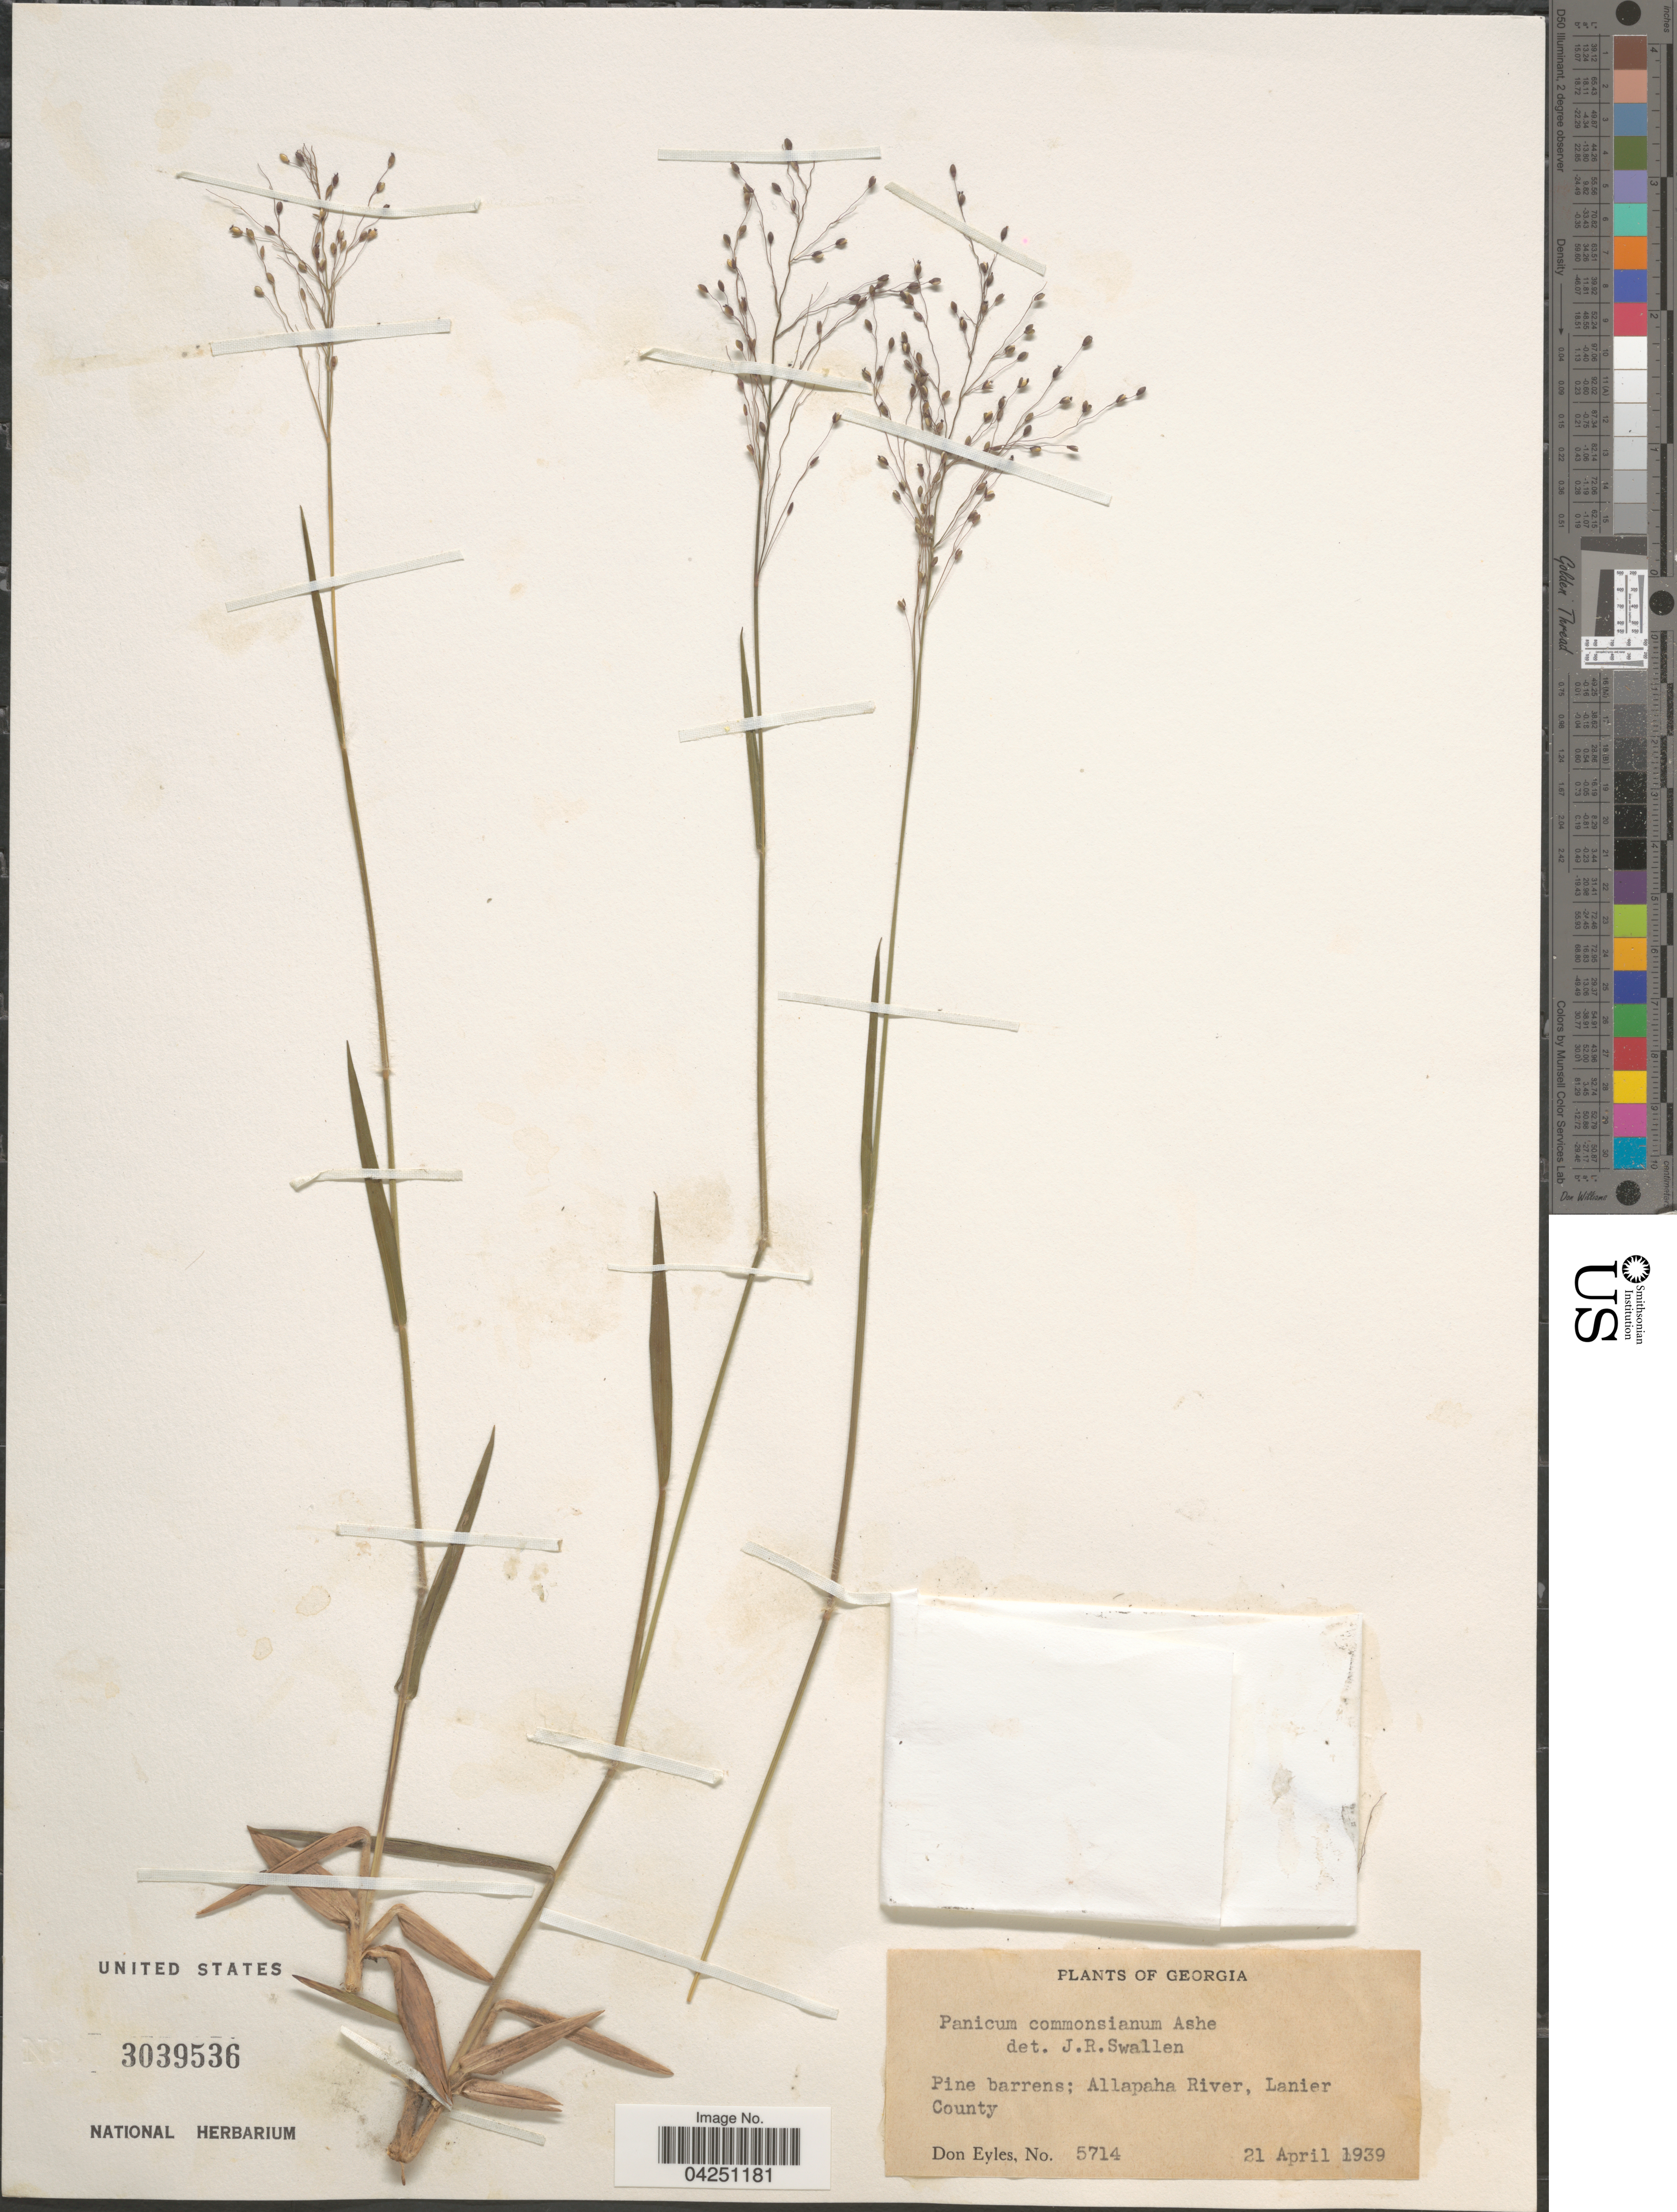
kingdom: Plantae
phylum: Tracheophyta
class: Liliopsida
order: Poales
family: Poaceae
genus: Dichanthelium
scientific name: Dichanthelium acuminatum var. acuminatum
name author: (Sw.) Gould & C.A. Clark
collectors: D. Eyles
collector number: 5714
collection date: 1939-04-21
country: United States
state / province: Georgia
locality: Pine barrens: Allapaha River, Lanier County.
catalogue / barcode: US 3039536